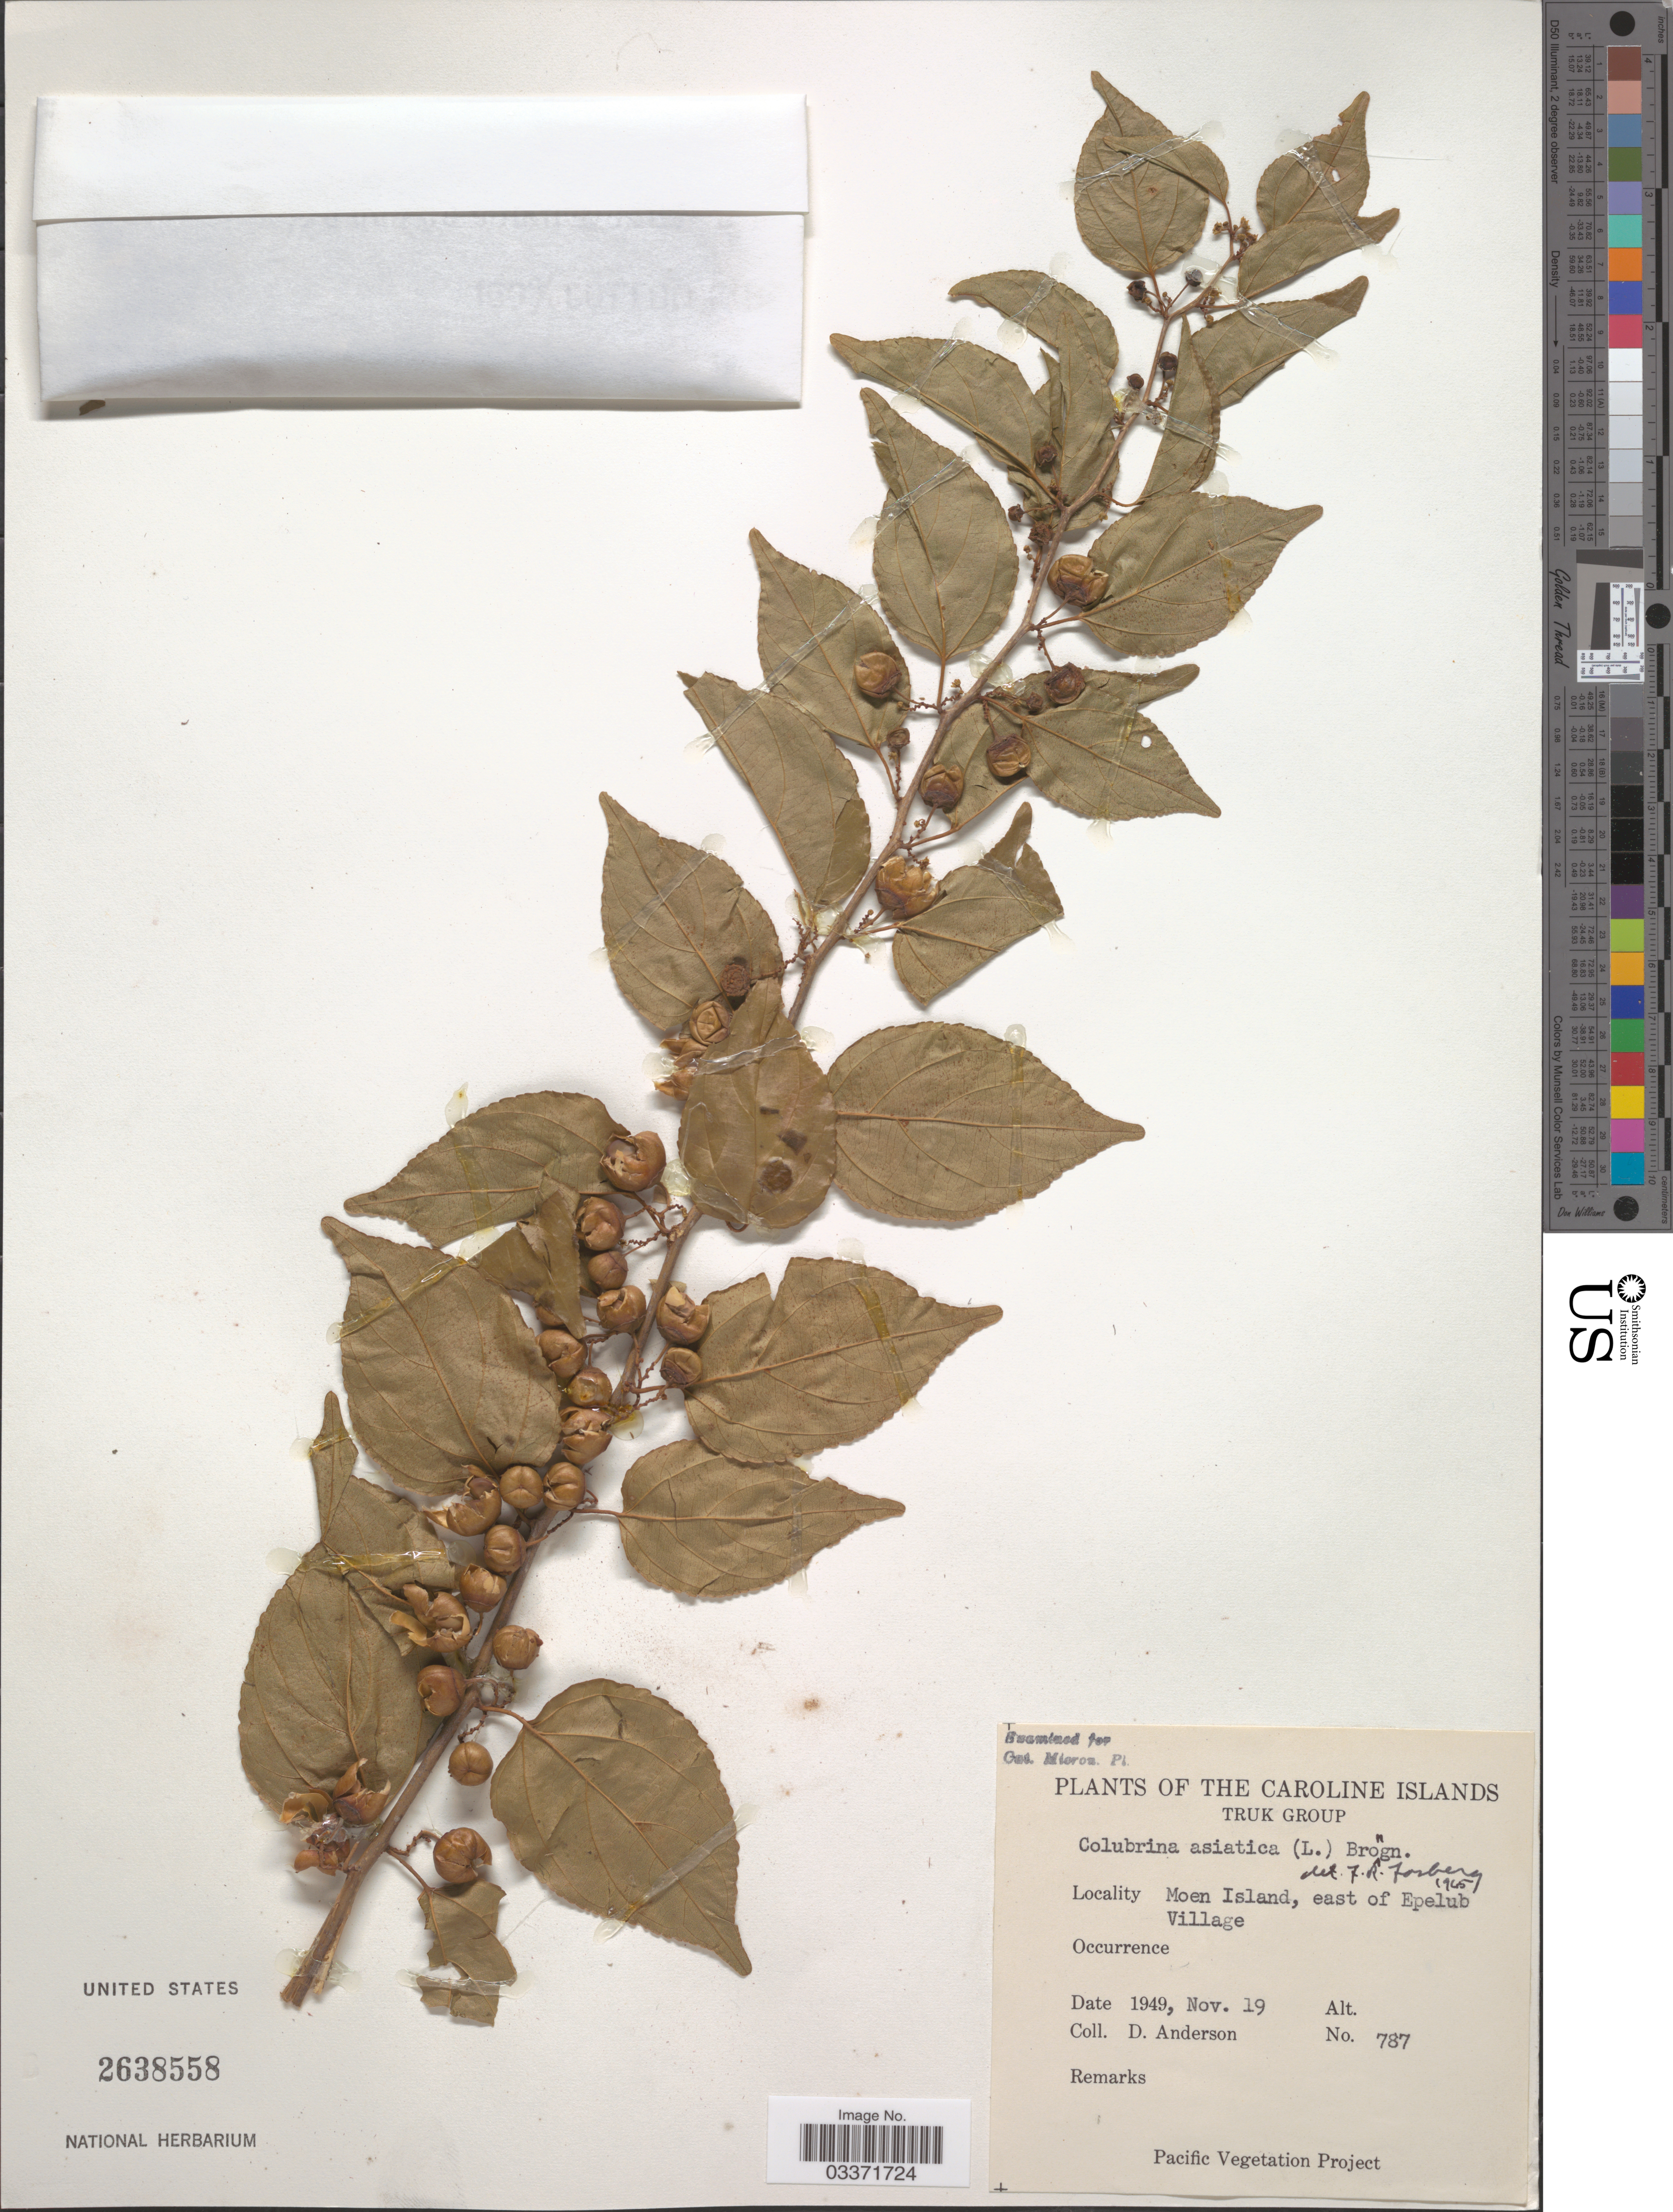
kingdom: Plantae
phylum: Tracheophyta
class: Magnoliopsida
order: Rosales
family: Rhamnaceae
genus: Colubrina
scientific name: Colubrina asiatica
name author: (L.) Brongn.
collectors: D. Anderson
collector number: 787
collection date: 1949-11-19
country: Micronesia, Federated States of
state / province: Truk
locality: The Caroline Islands, Truk Group, Moen Island, east of Epelub Village.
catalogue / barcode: US 2638558